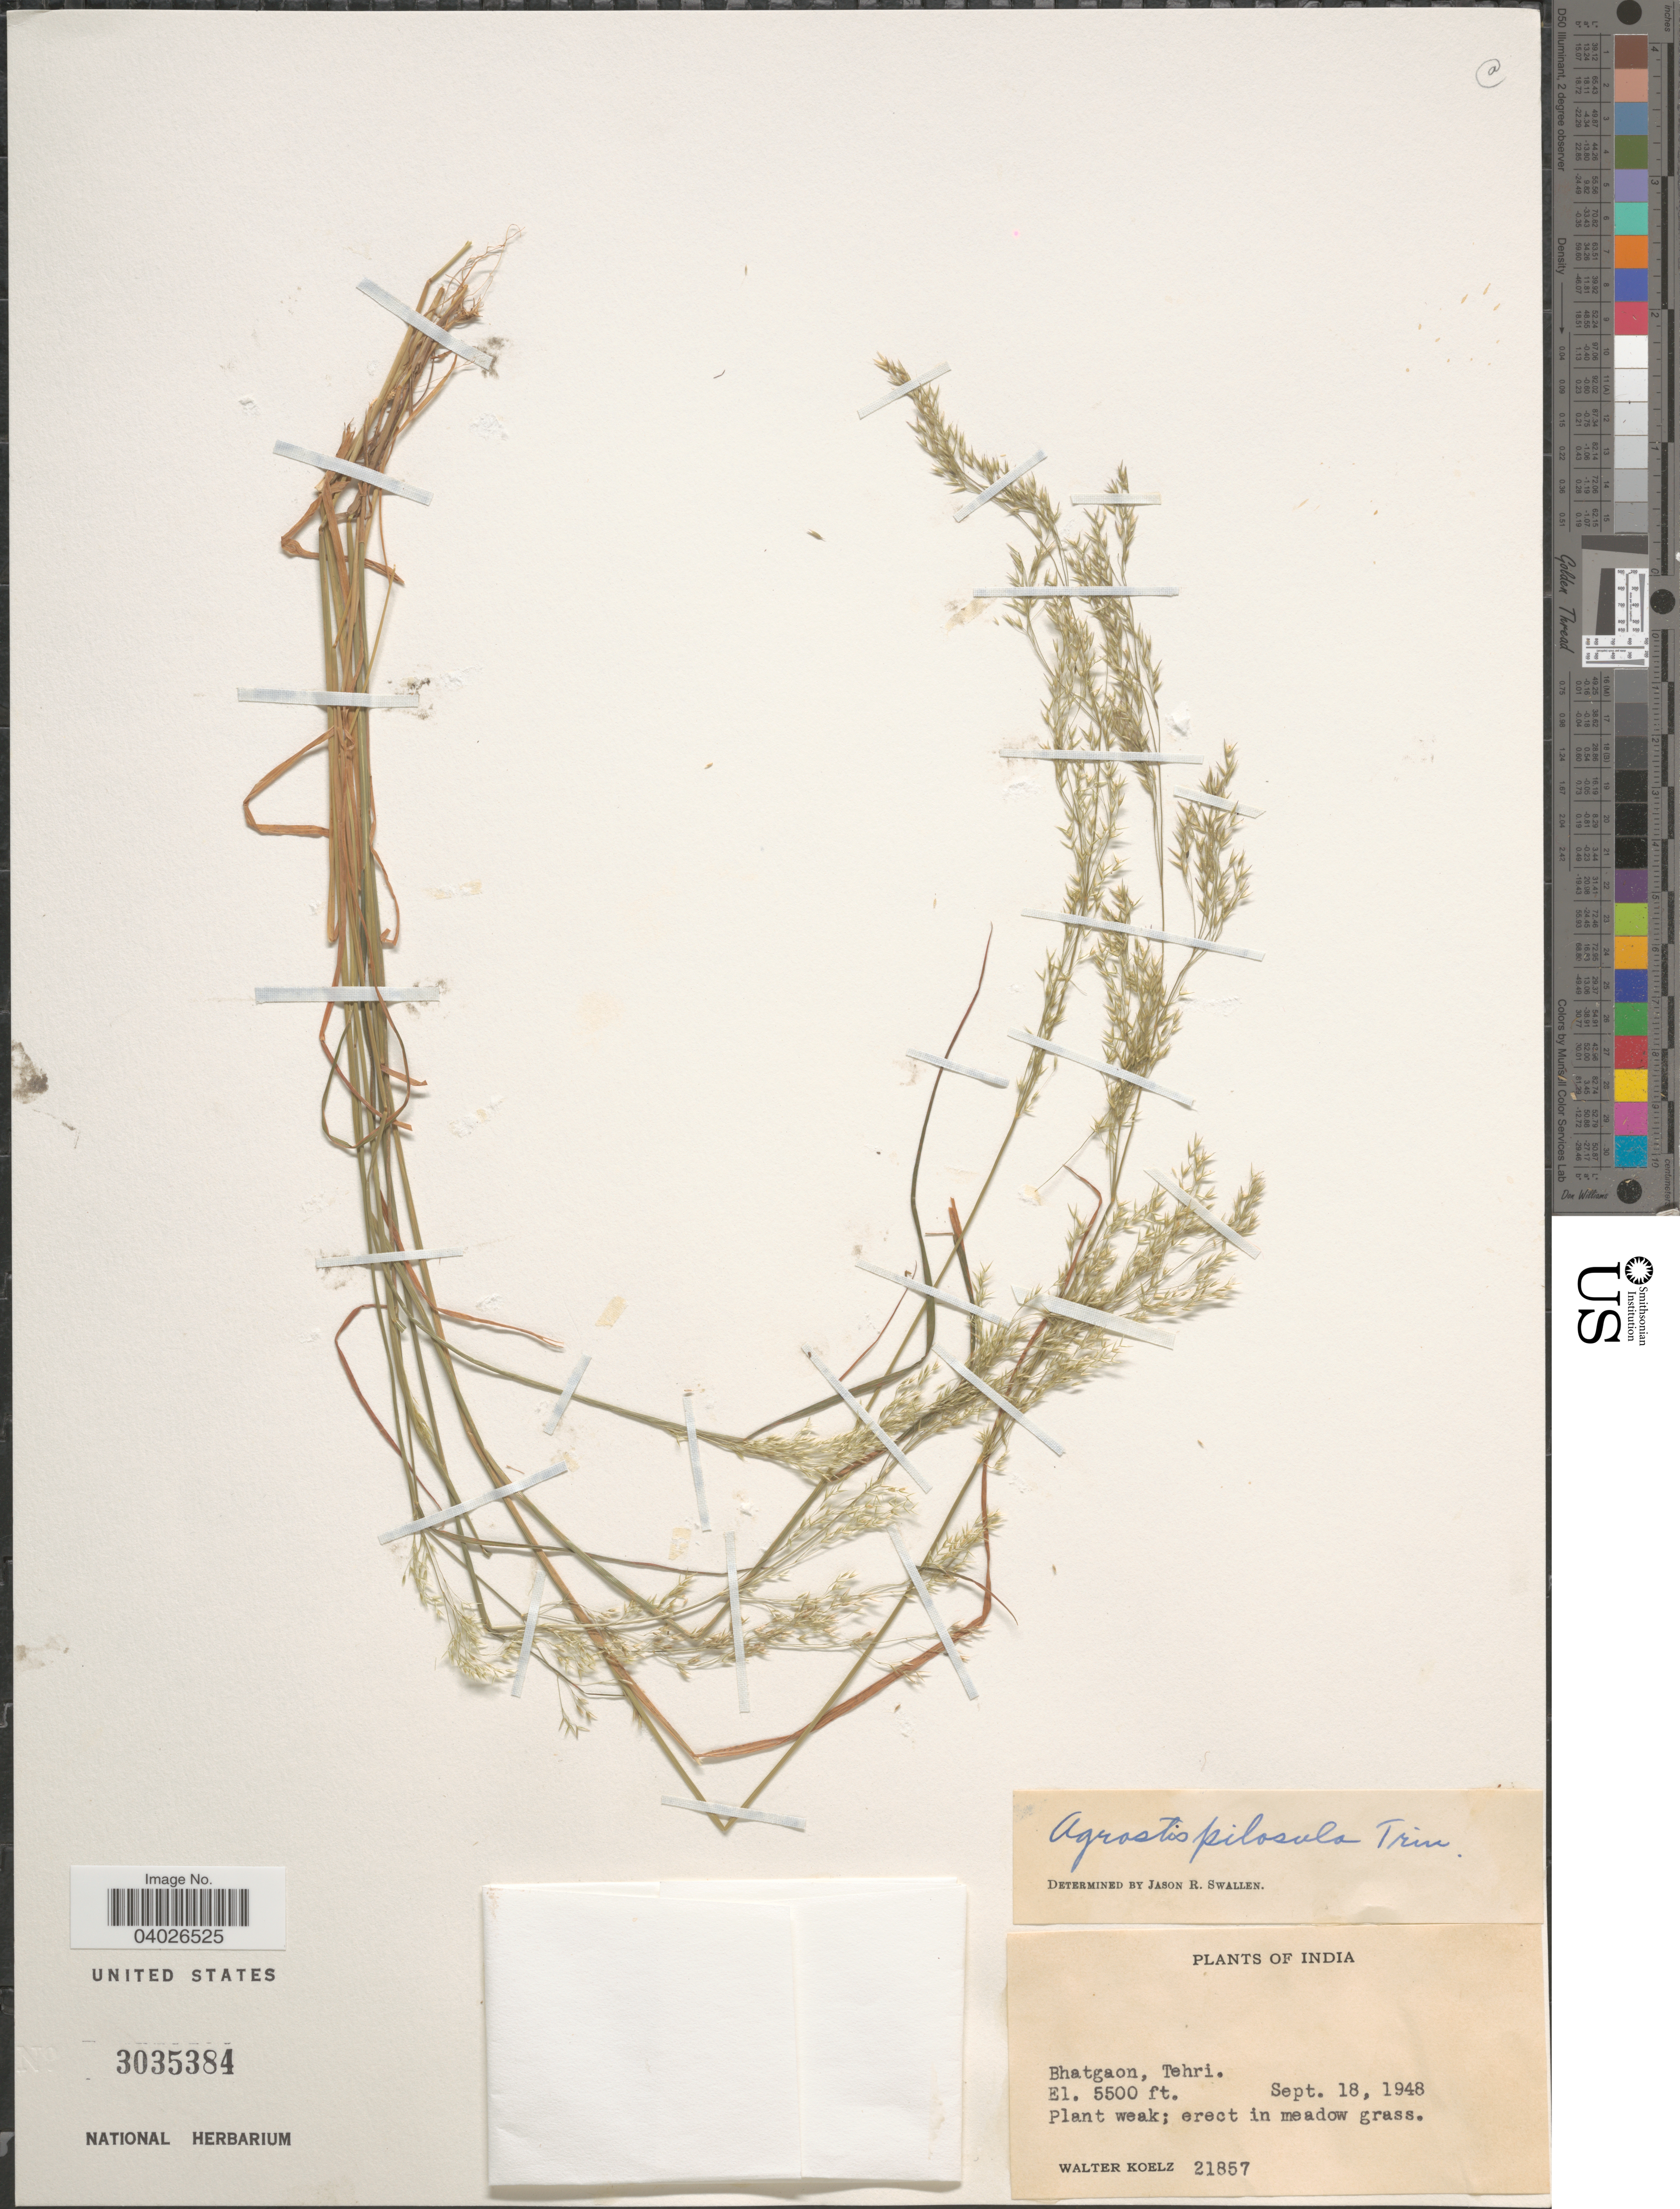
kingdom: Plantae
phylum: Tracheophyta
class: Liliopsida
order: Poales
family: Poaceae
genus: Agrostis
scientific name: Agrostis pilosula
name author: Trin.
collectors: W. N. Koelz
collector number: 21857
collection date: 1948-09-19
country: India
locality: Bhatgaon, Tehri.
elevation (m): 1676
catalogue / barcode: US 3035384